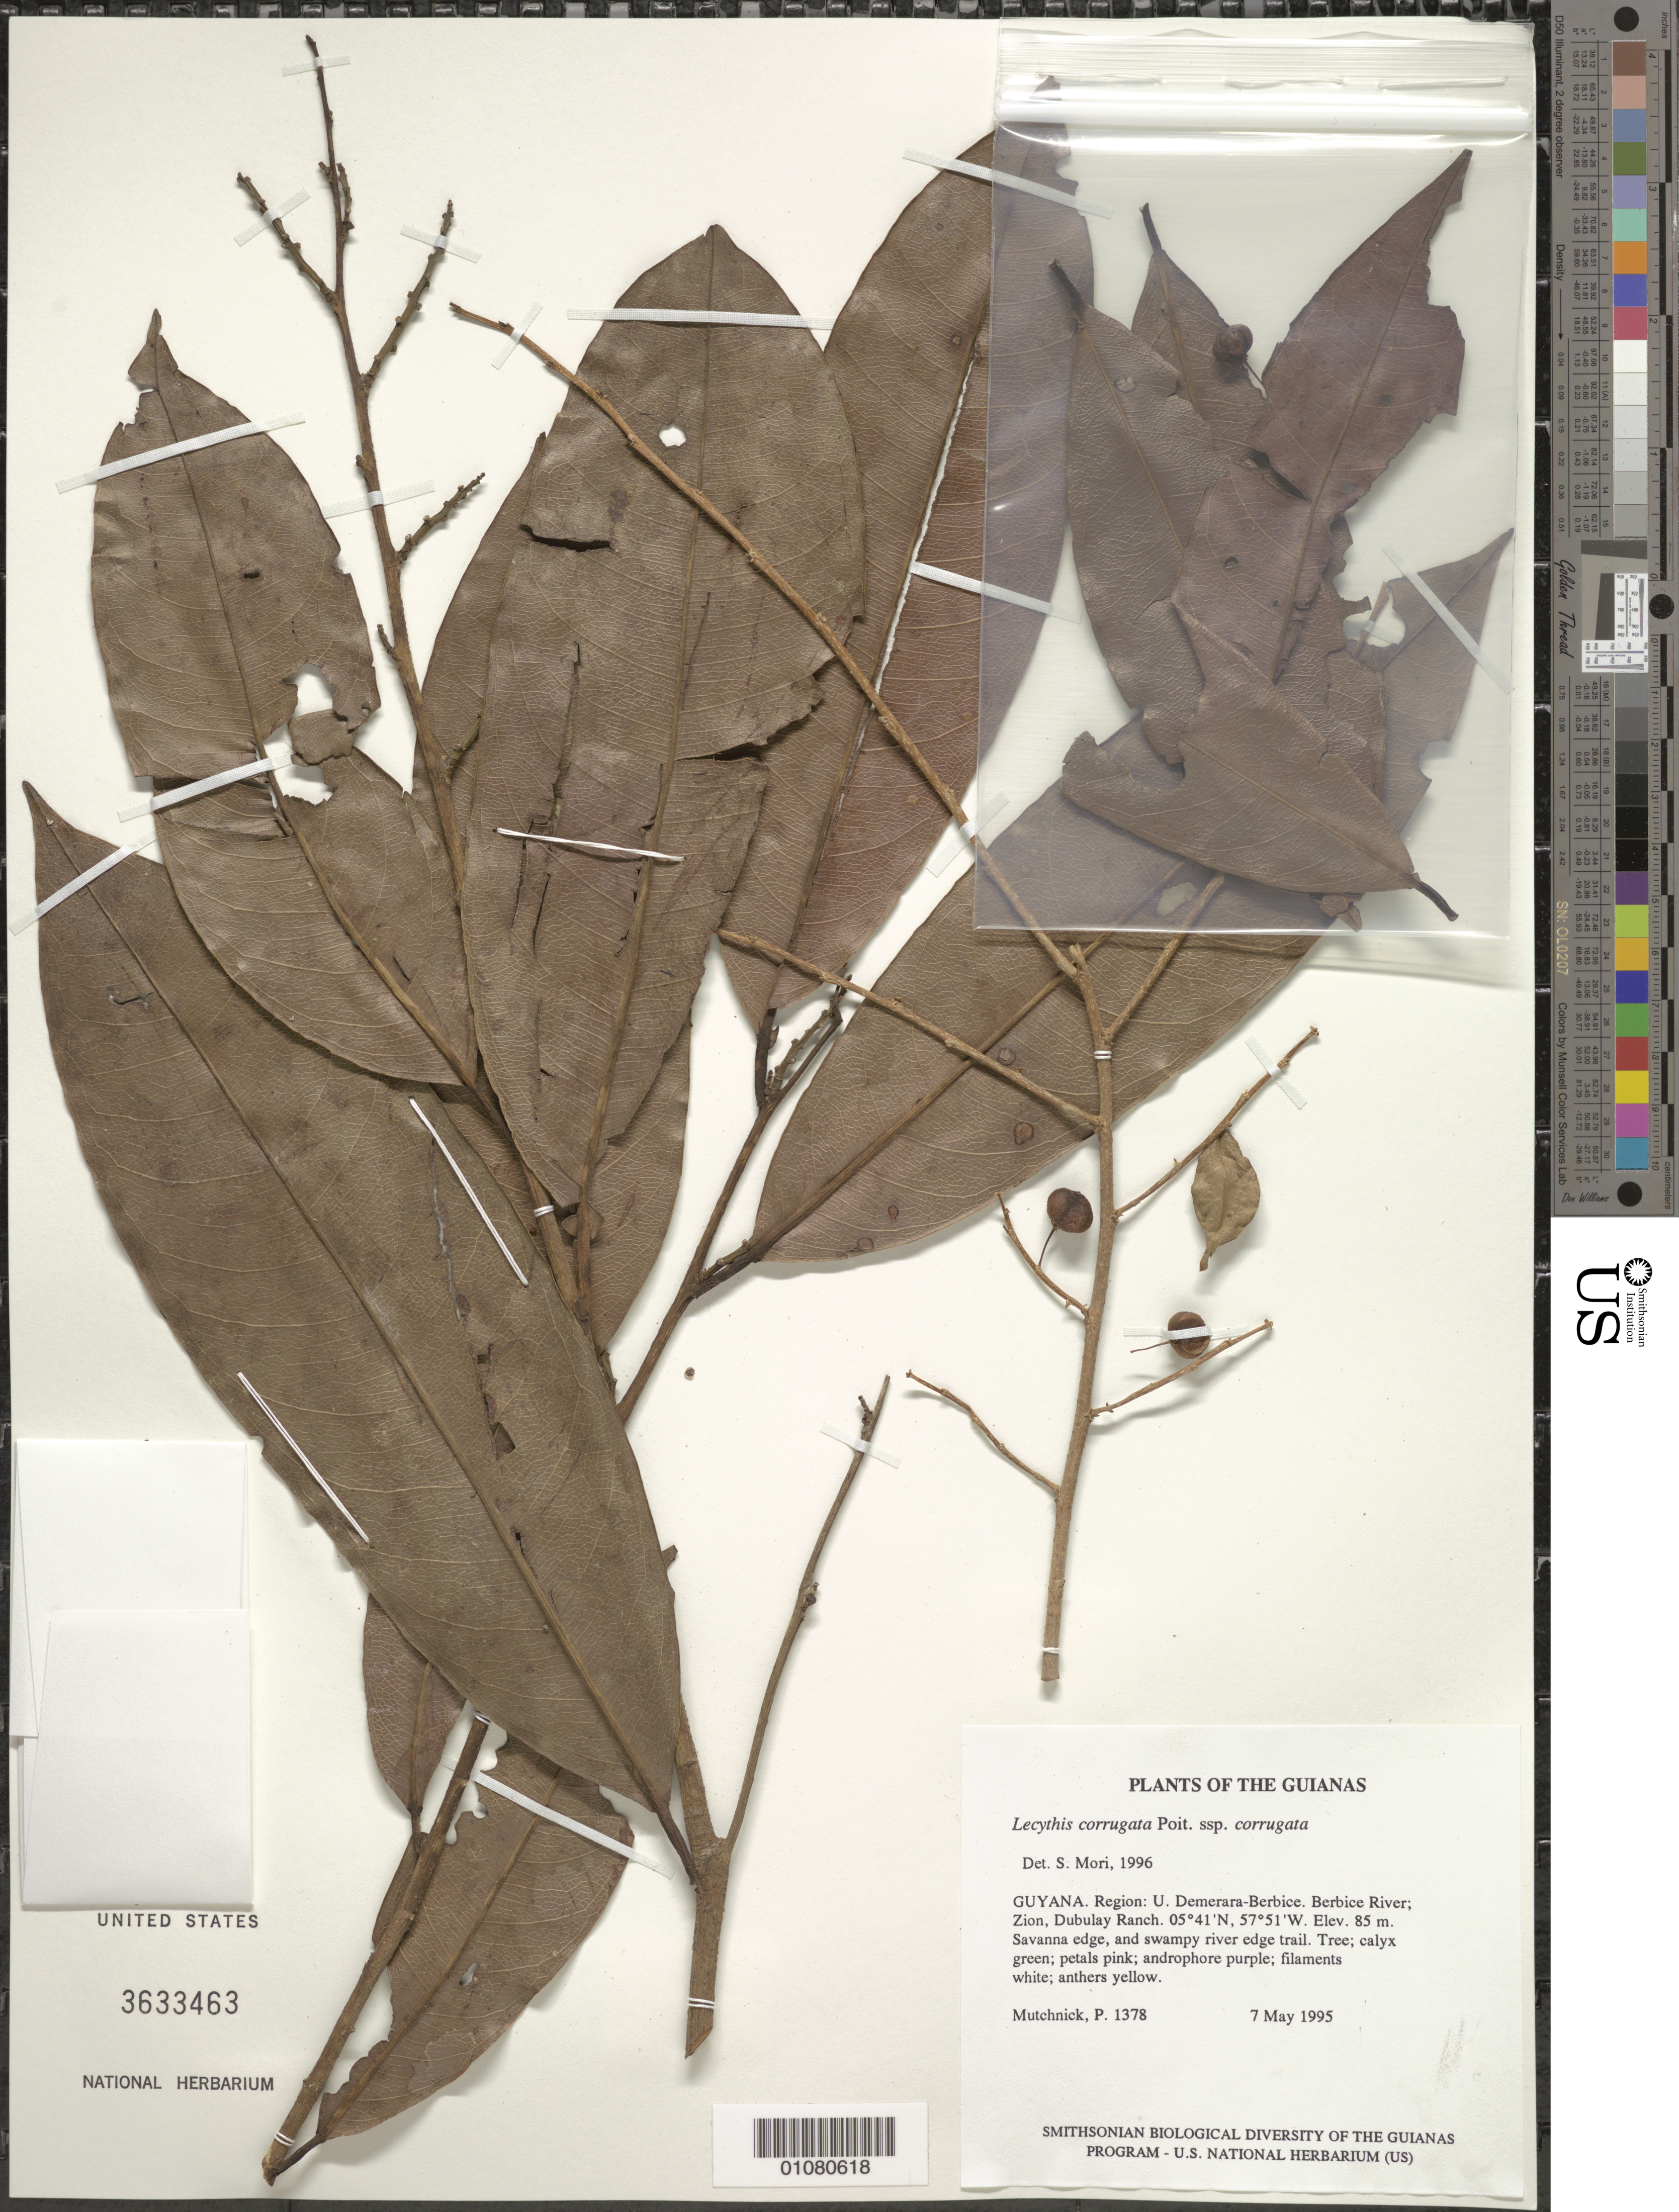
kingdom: Plantae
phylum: Tracheophyta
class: Magnoliopsida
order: Ericales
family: Lecythidaceae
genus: Lecythis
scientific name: Lecythis corrugata subsp. corrugata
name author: Poit.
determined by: Mori, Scott A.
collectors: P. Mutchnick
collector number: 1378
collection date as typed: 7 May 1995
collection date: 1995-05-07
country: Guyana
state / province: U. Demerara-Berbice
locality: Berbice River; Zion, Dubulay Ranch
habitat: Savanna edge, and swampy river edge trail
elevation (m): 85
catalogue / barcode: US 3633463